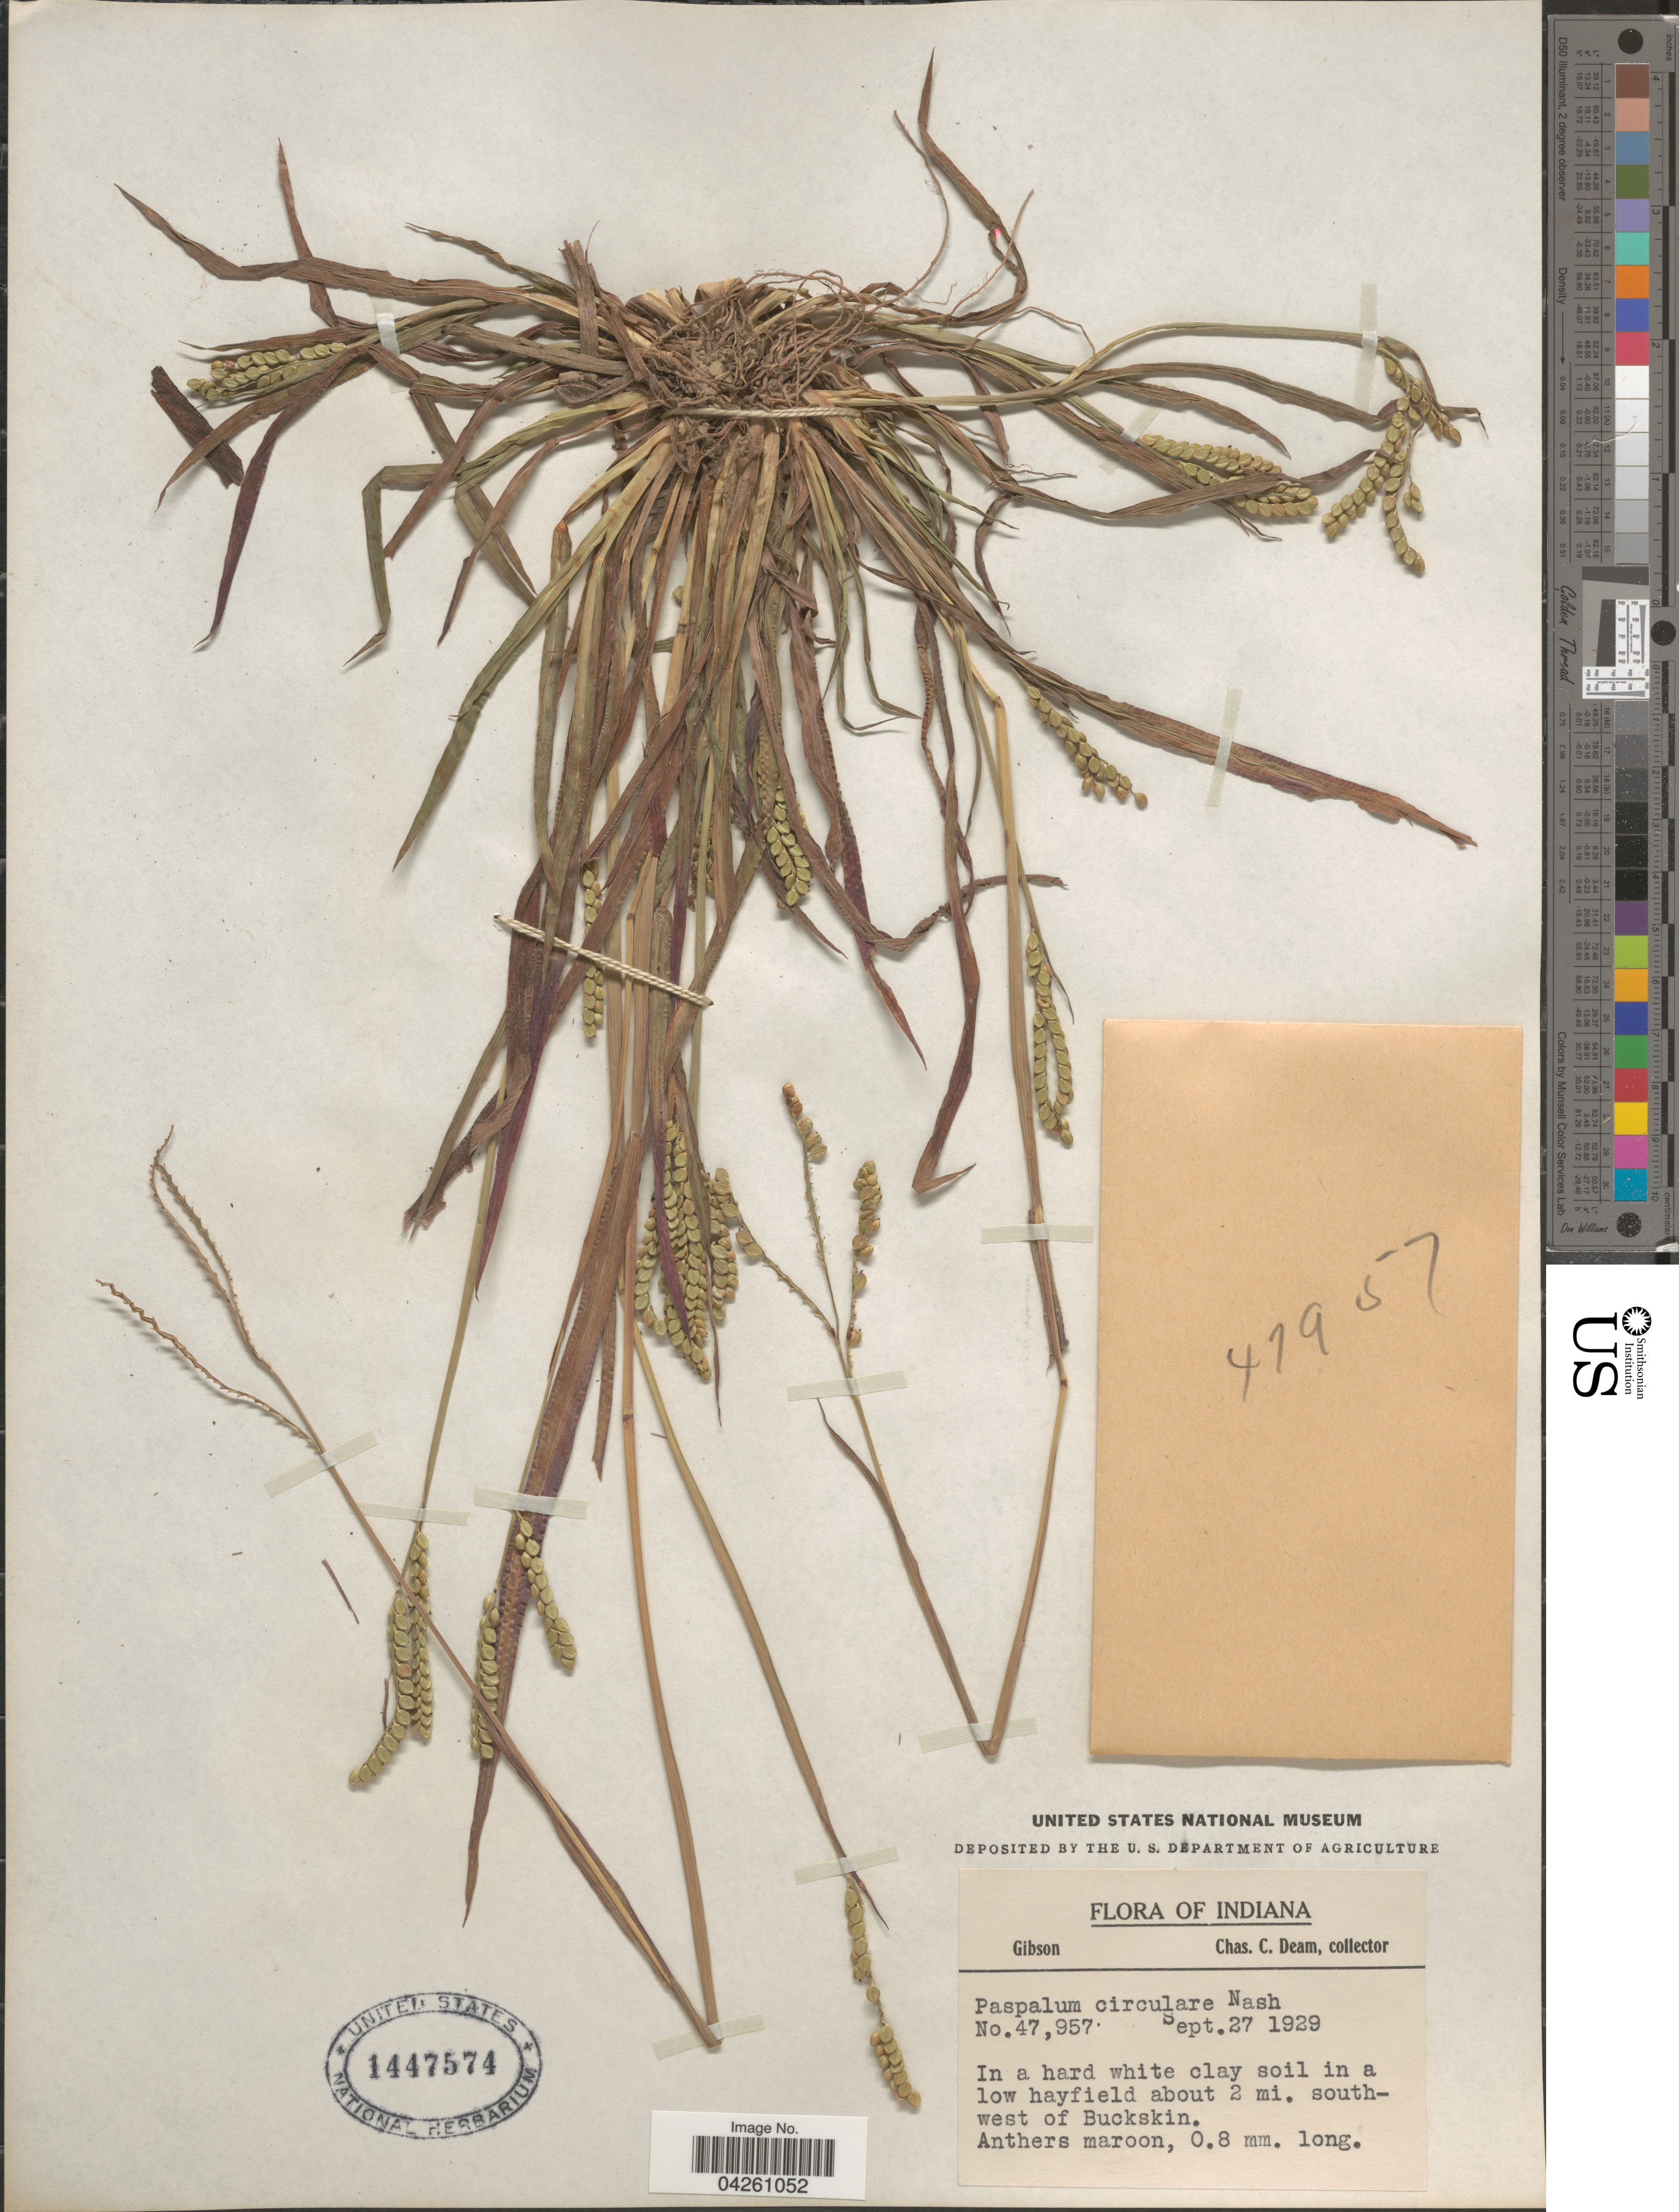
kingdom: Plantae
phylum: Tracheophyta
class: Liliopsida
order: Poales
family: Poaceae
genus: Paspalum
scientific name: Paspalum circulare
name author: Nash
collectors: C. C. Deam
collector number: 47957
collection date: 1929-09-27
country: United States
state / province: Indiana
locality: Gibson. In a hard white clay soil in a low hayfield about 2 mi. southwest of Buckskin.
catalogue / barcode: US 1447574